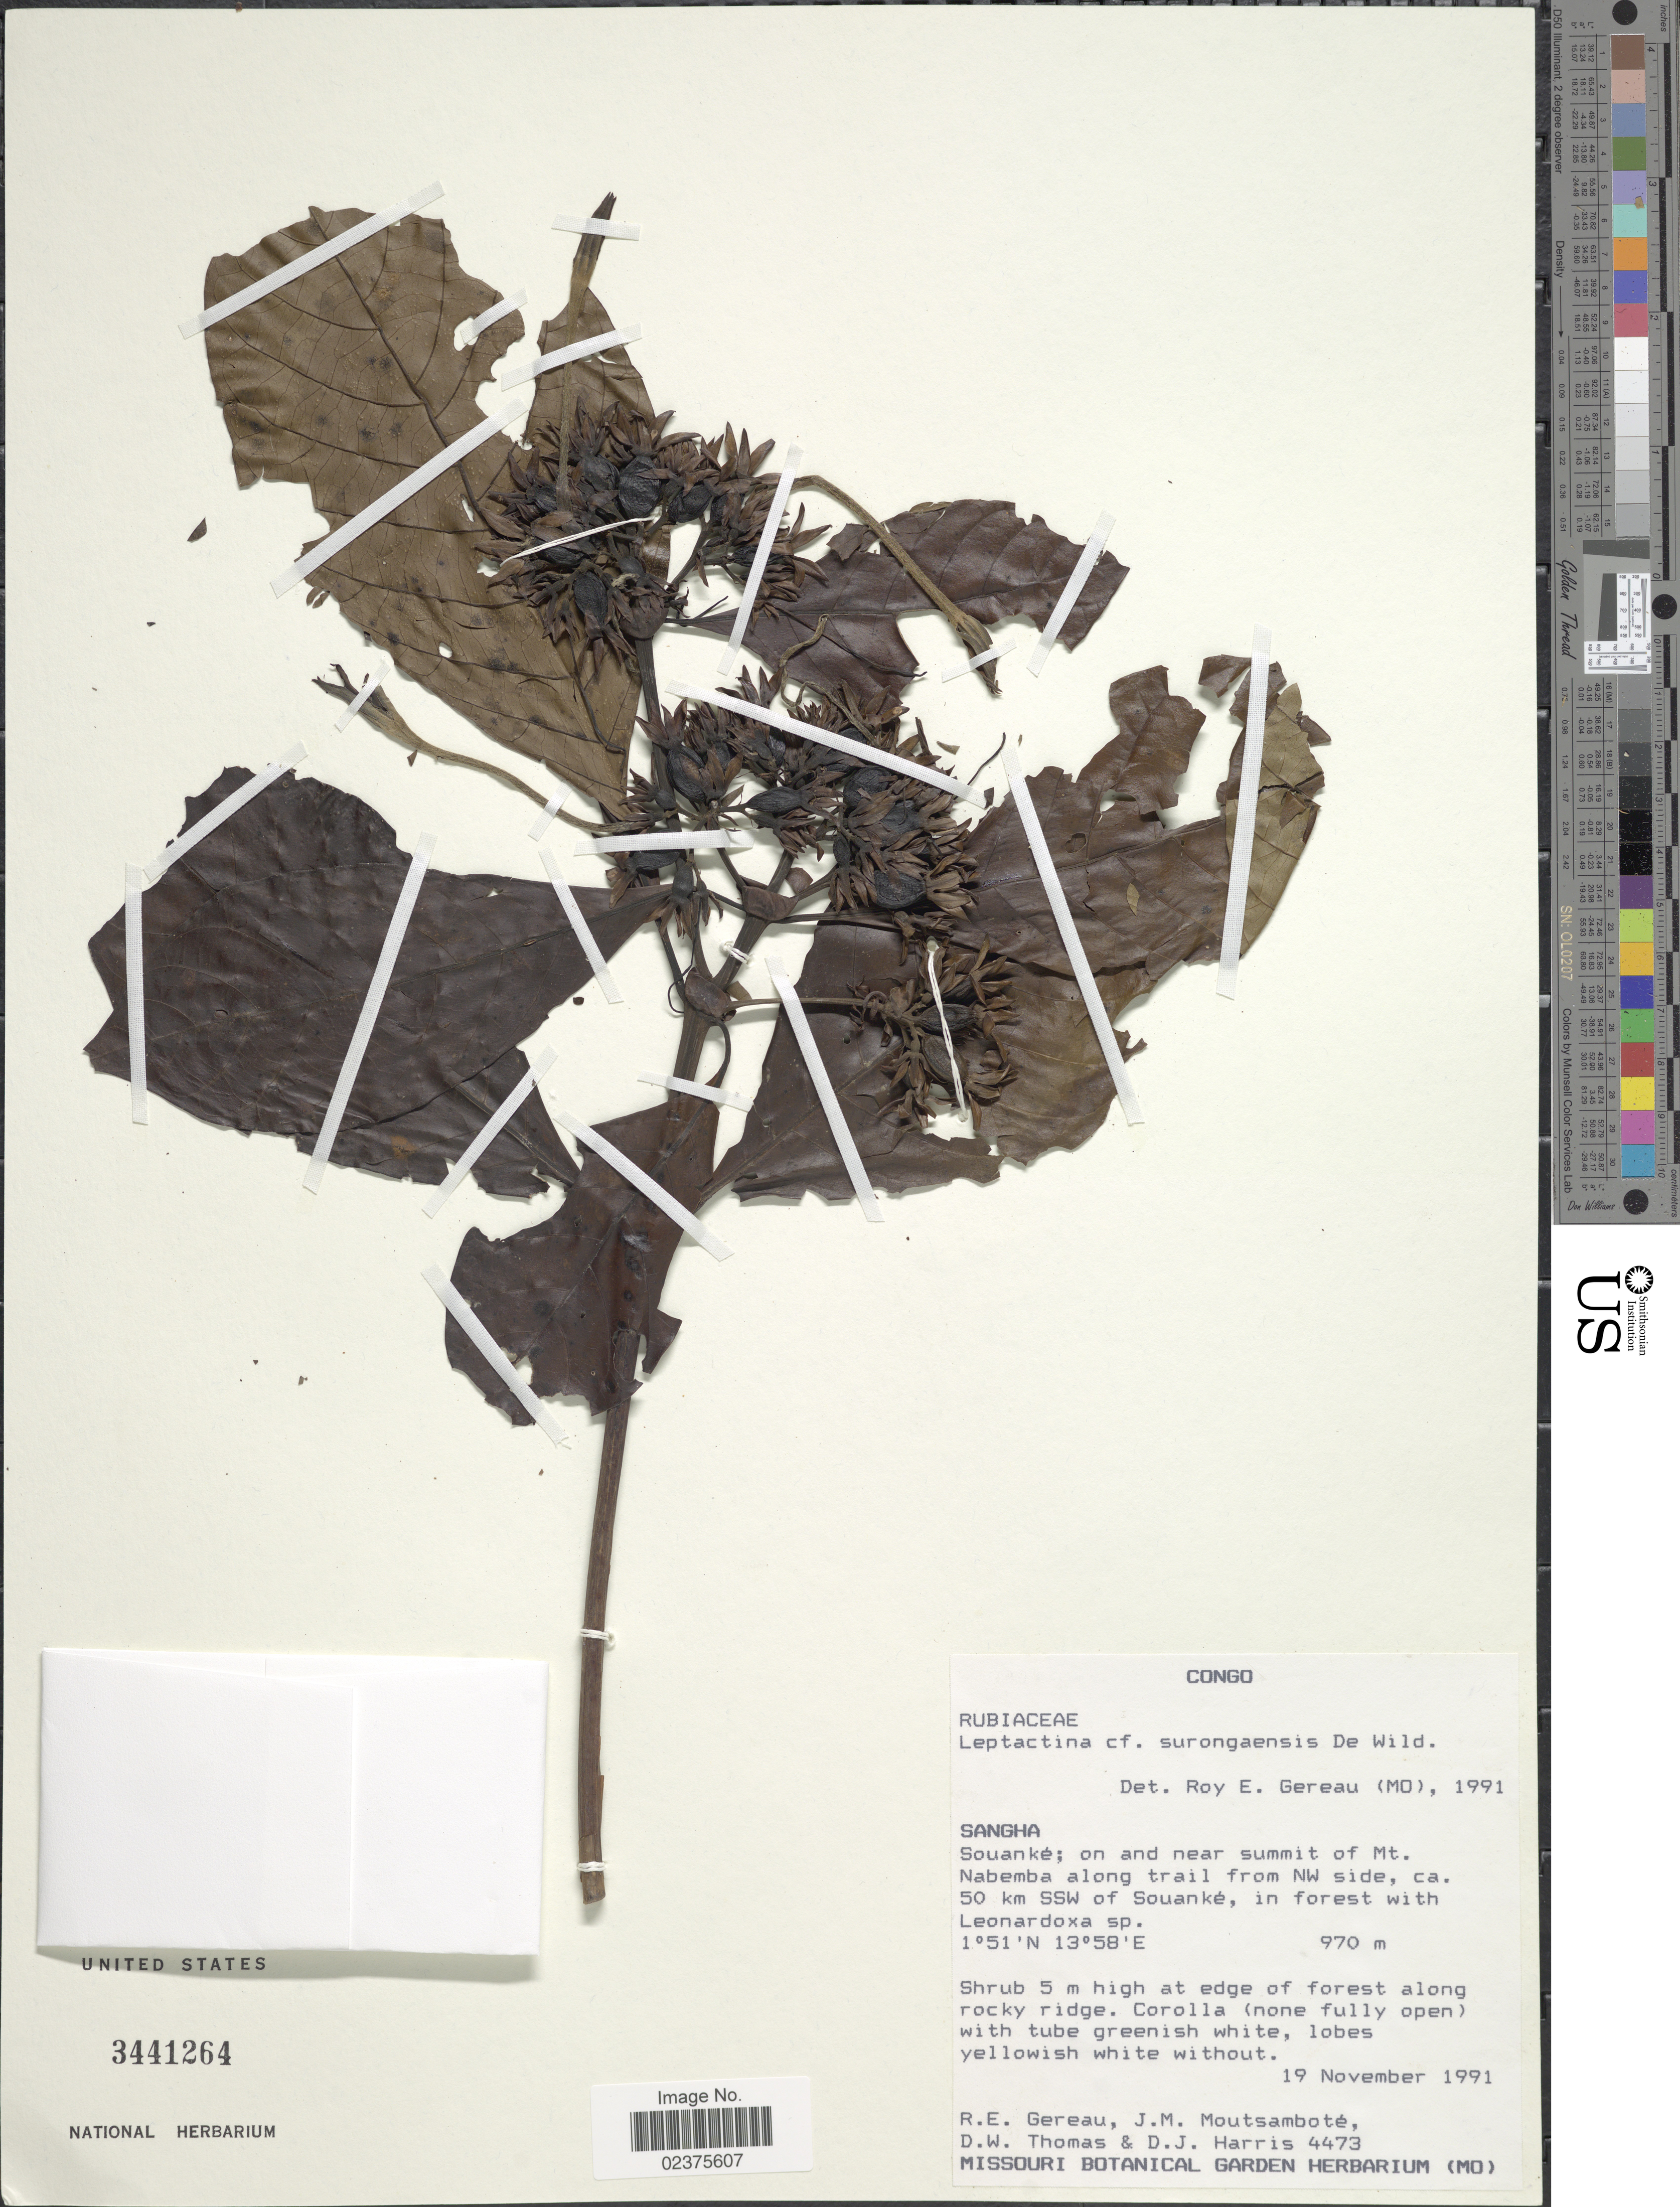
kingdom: Plantae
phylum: Tracheophyta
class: Magnoliopsida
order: Gentianales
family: Rubiaceae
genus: Leptactina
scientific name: Leptactina surongaensis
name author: De Wild.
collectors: R. Gereau, J. Moutsambote & D. W. Thomas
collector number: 4473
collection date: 1991-11-19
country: Congo, Republic of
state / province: Sangha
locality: Souanké; on and near near summit of Mt Nabemba along trail from NW side, ca. 50 km SSW of Souanké, in forest with Leonardoxa sp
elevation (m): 970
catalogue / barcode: US 3441264